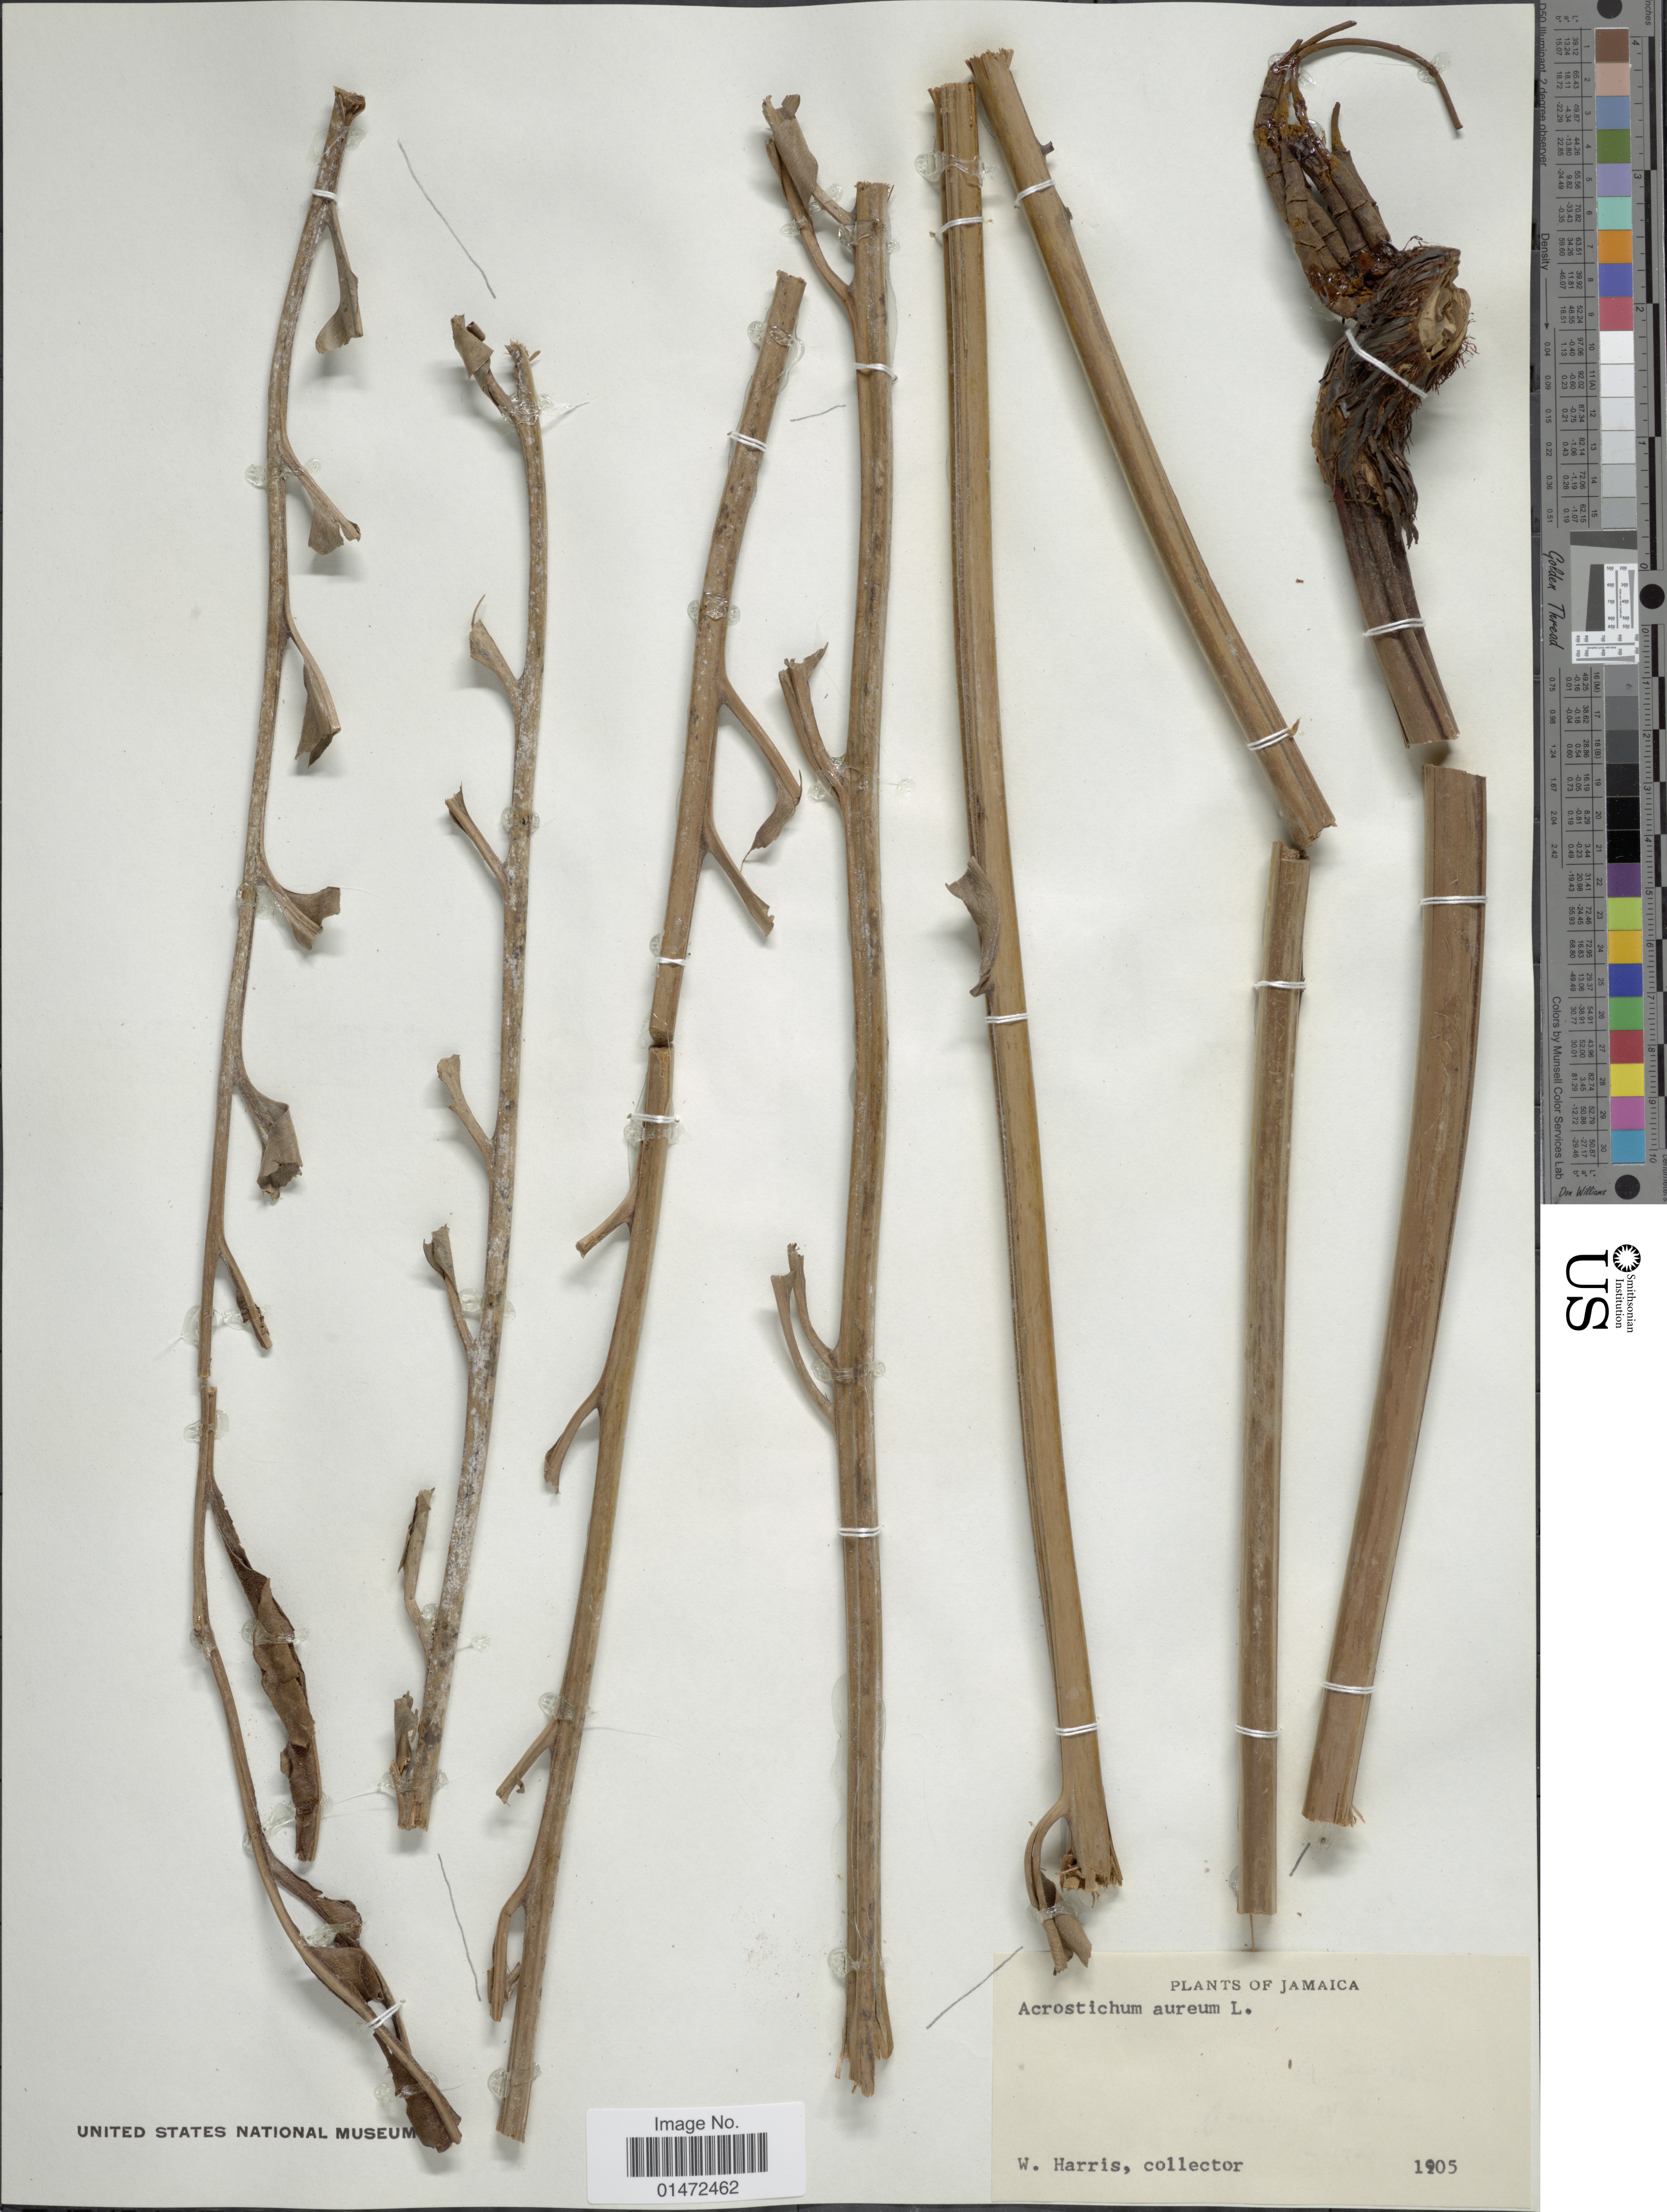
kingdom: Plantae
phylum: Tracheophyta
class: Polypodiopsida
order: Polypodiales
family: Pteridaceae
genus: Acrostichum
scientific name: Acrostichum aureum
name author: L.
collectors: W. Harris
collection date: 1905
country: Jamaica